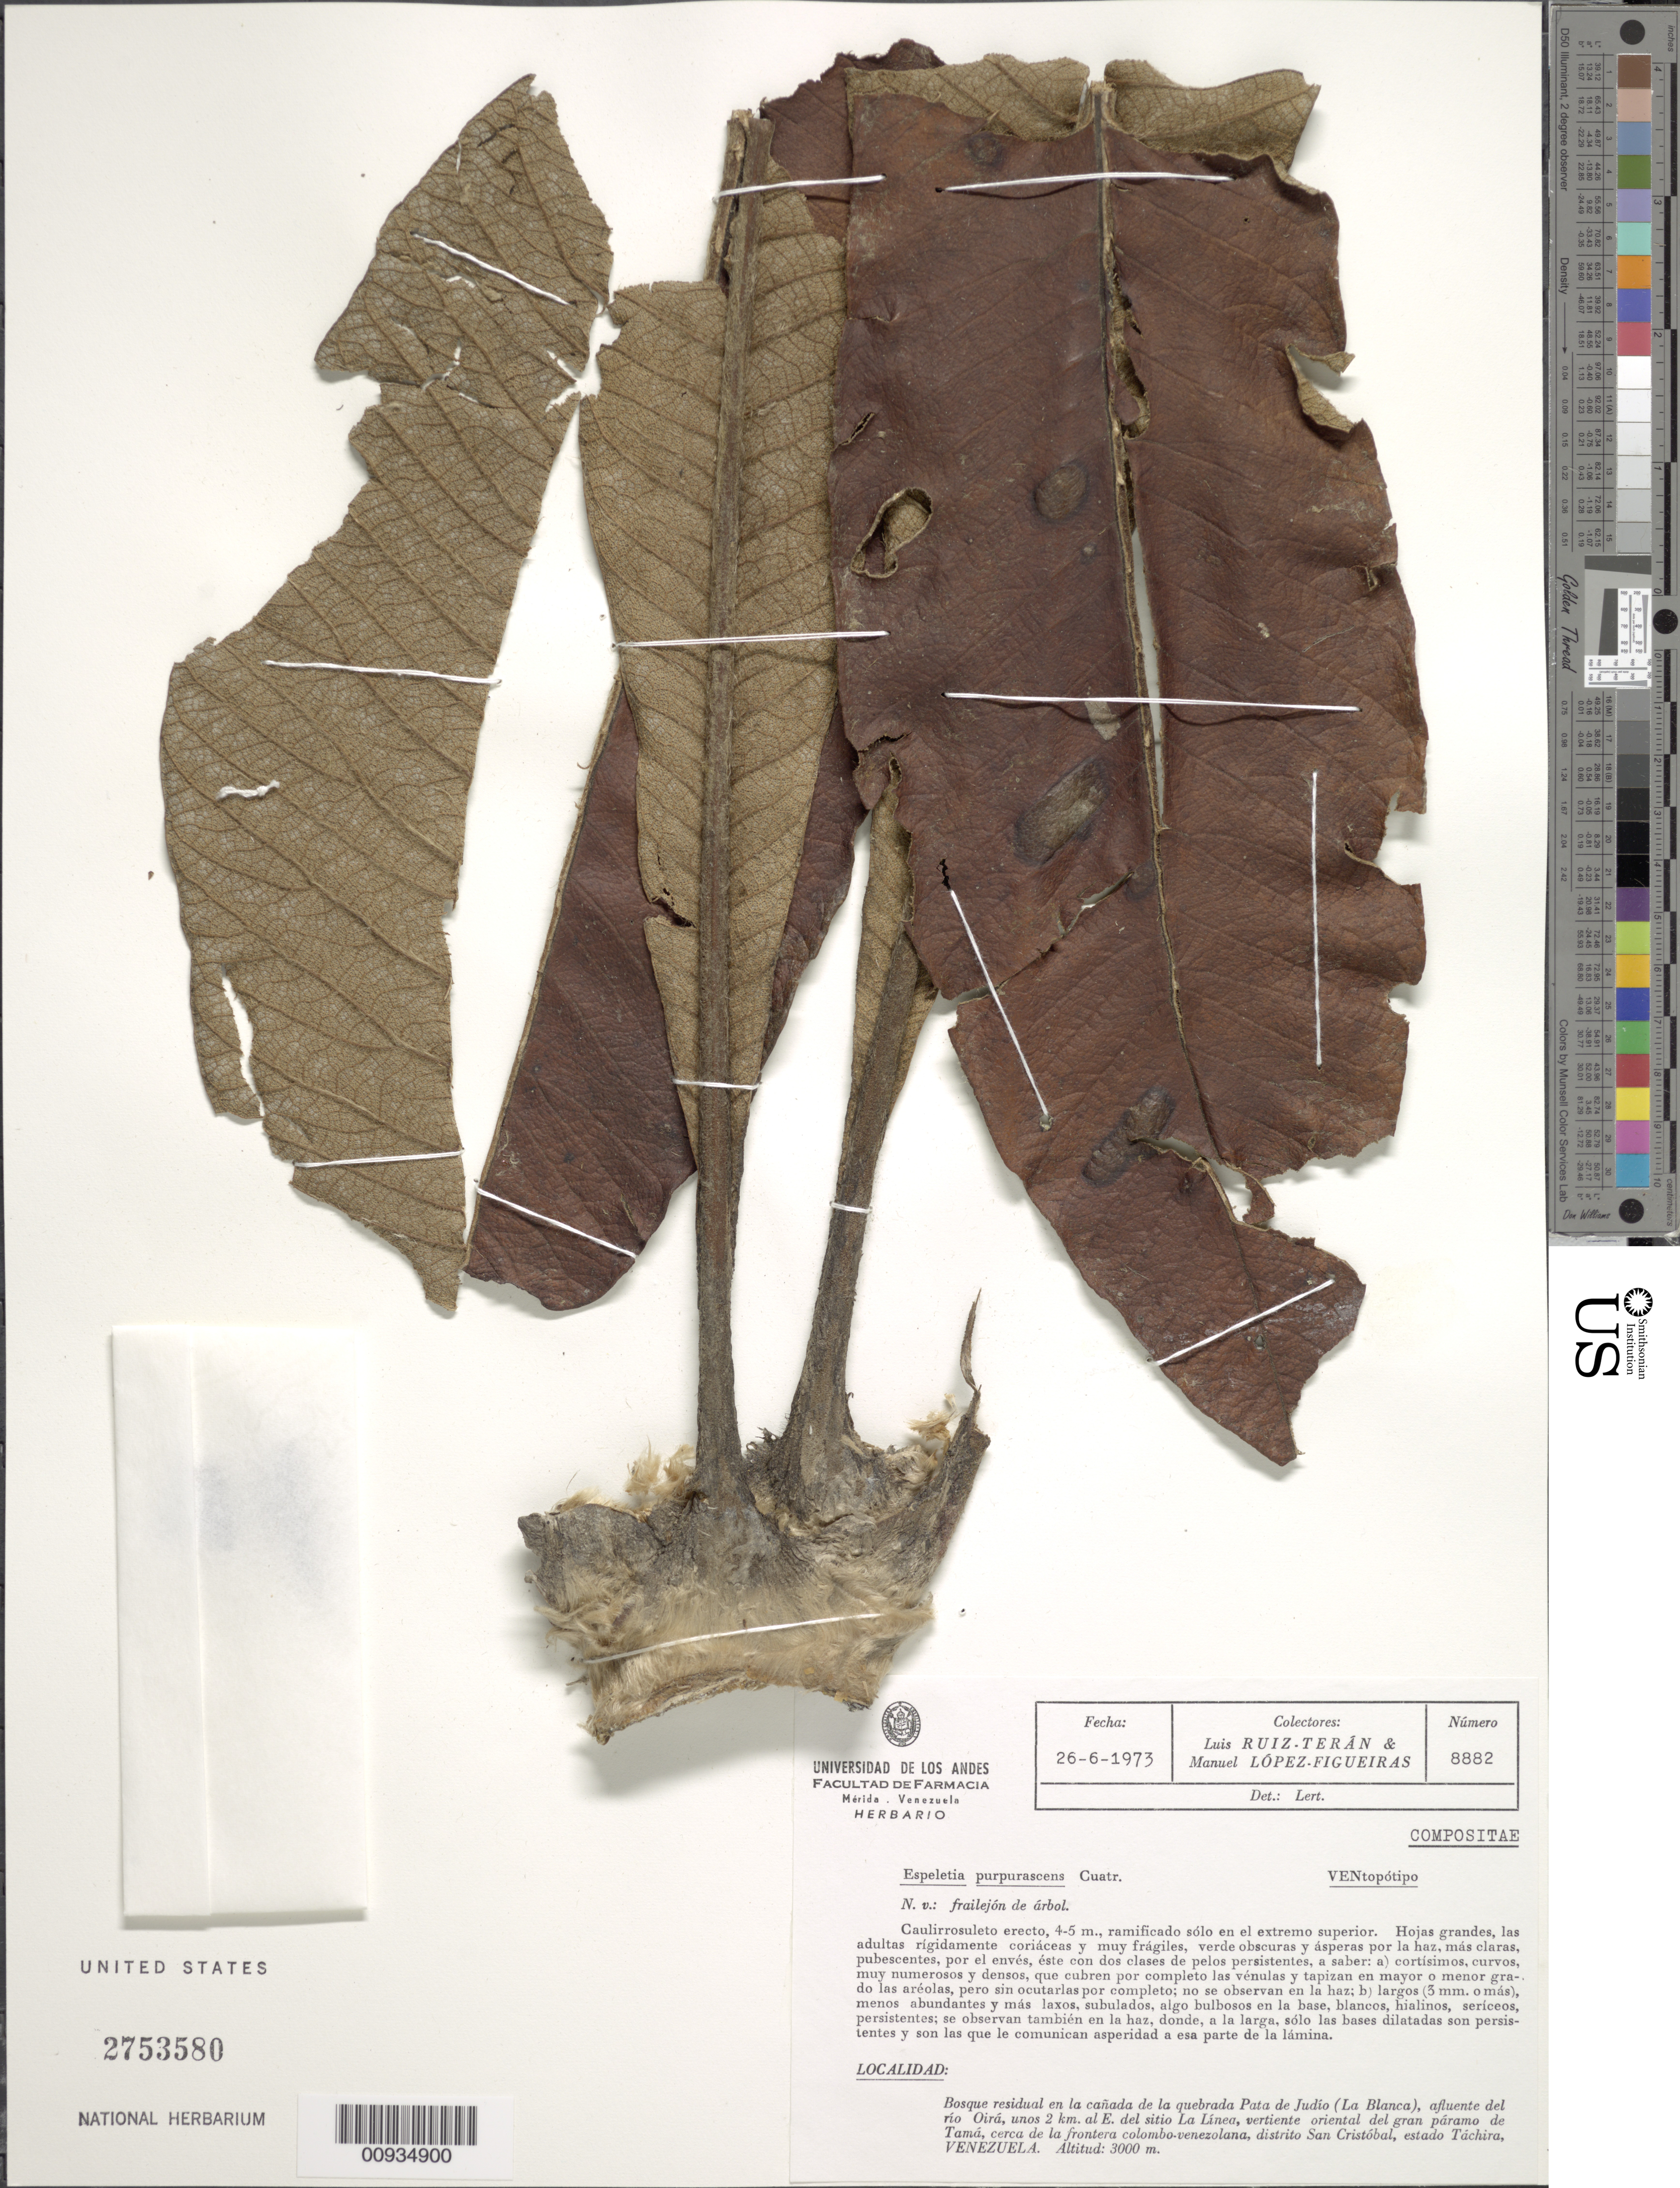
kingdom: Plantae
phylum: Tracheophyta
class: Magnoliopsida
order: Asterales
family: Asteraceae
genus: Espeletiopsis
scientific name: Espeletiopsis purpurascens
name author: (Cuatrec.) Cuatrec.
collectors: L. Teran & M. López Figueiras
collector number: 8882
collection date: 1973-06-26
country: Venezuela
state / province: Tachira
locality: Bosque residual en la canada de la quebrada Pata de Judio (La Blanca), afluente del rio Oira, unos 2 km al E del sitio La Linea, vertiente oriental del gran paramo de Tama, cerca de la frontera colombo-venezolana, Distrito San Cristobal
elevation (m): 3000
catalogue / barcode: US 2753580